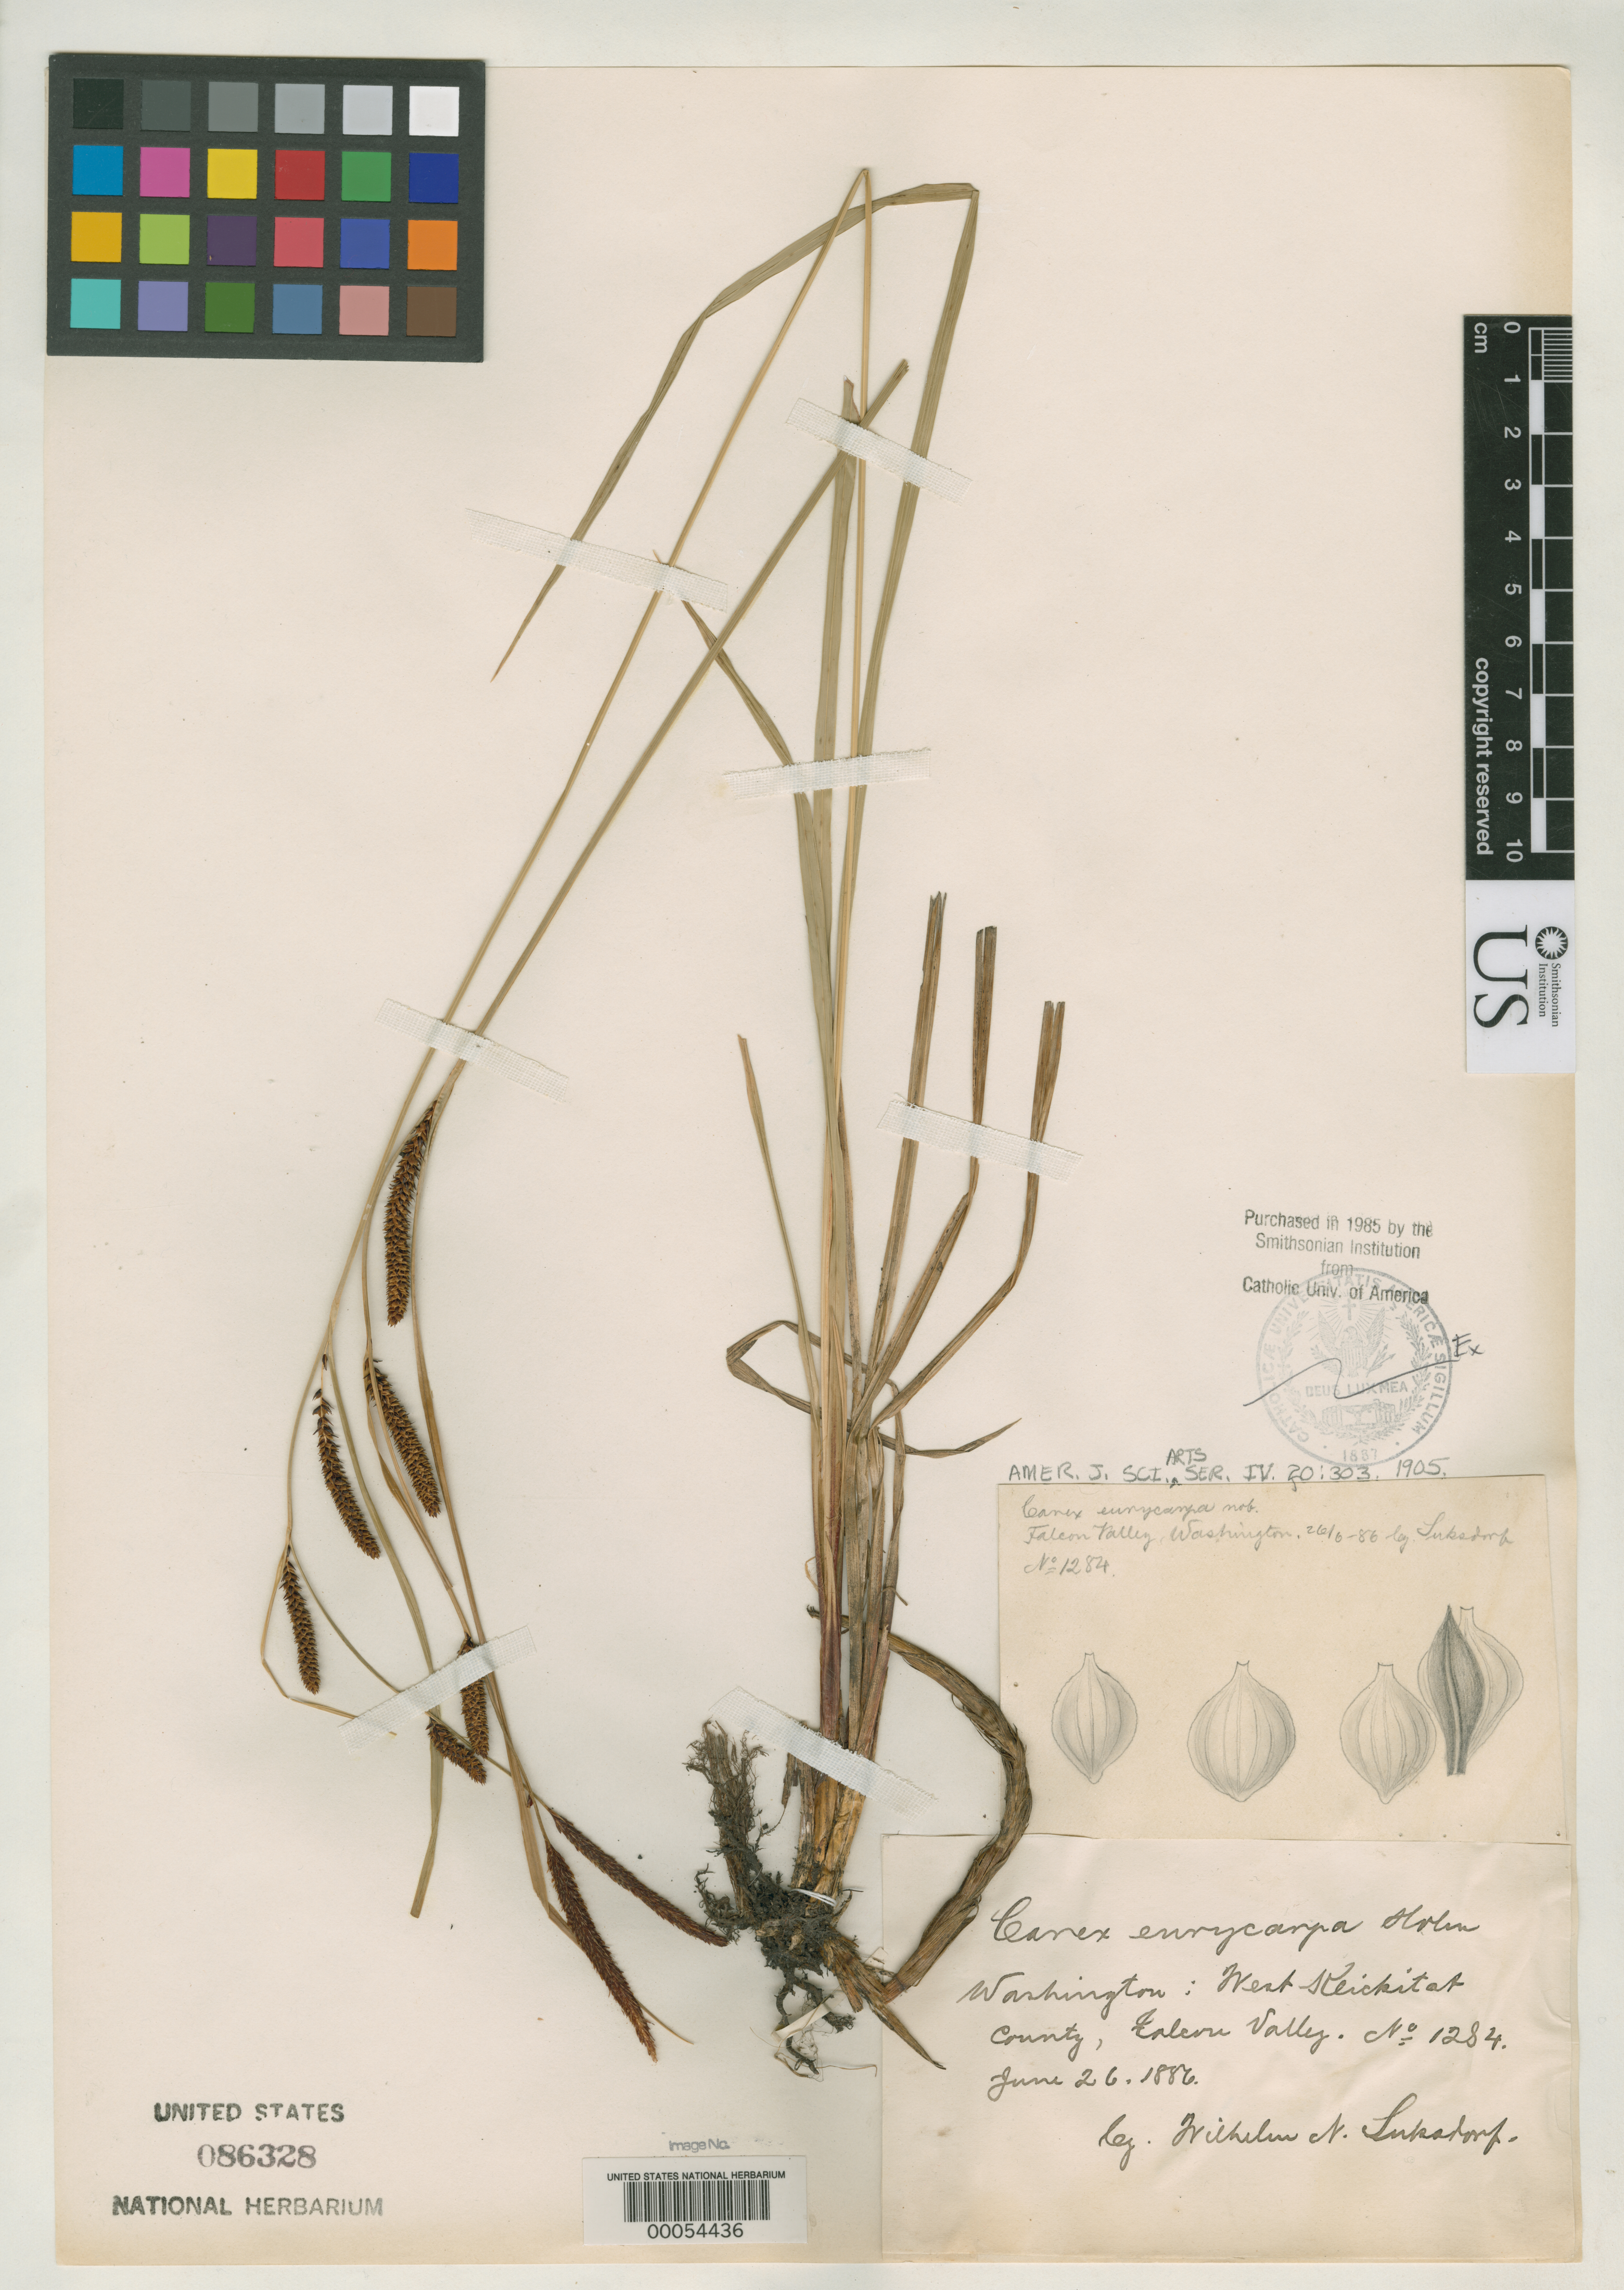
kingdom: Plantae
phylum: Tracheophyta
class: Liliopsida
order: Poales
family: Cyperaceae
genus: Carex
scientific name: Carex eurycarpa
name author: Holm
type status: Isosyntype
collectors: W. N. Suksdorf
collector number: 1284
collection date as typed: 26 Jun 1886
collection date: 1886-06-26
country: United States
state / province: Washington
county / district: Klickitat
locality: Falcon Valley.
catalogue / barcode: US 86328